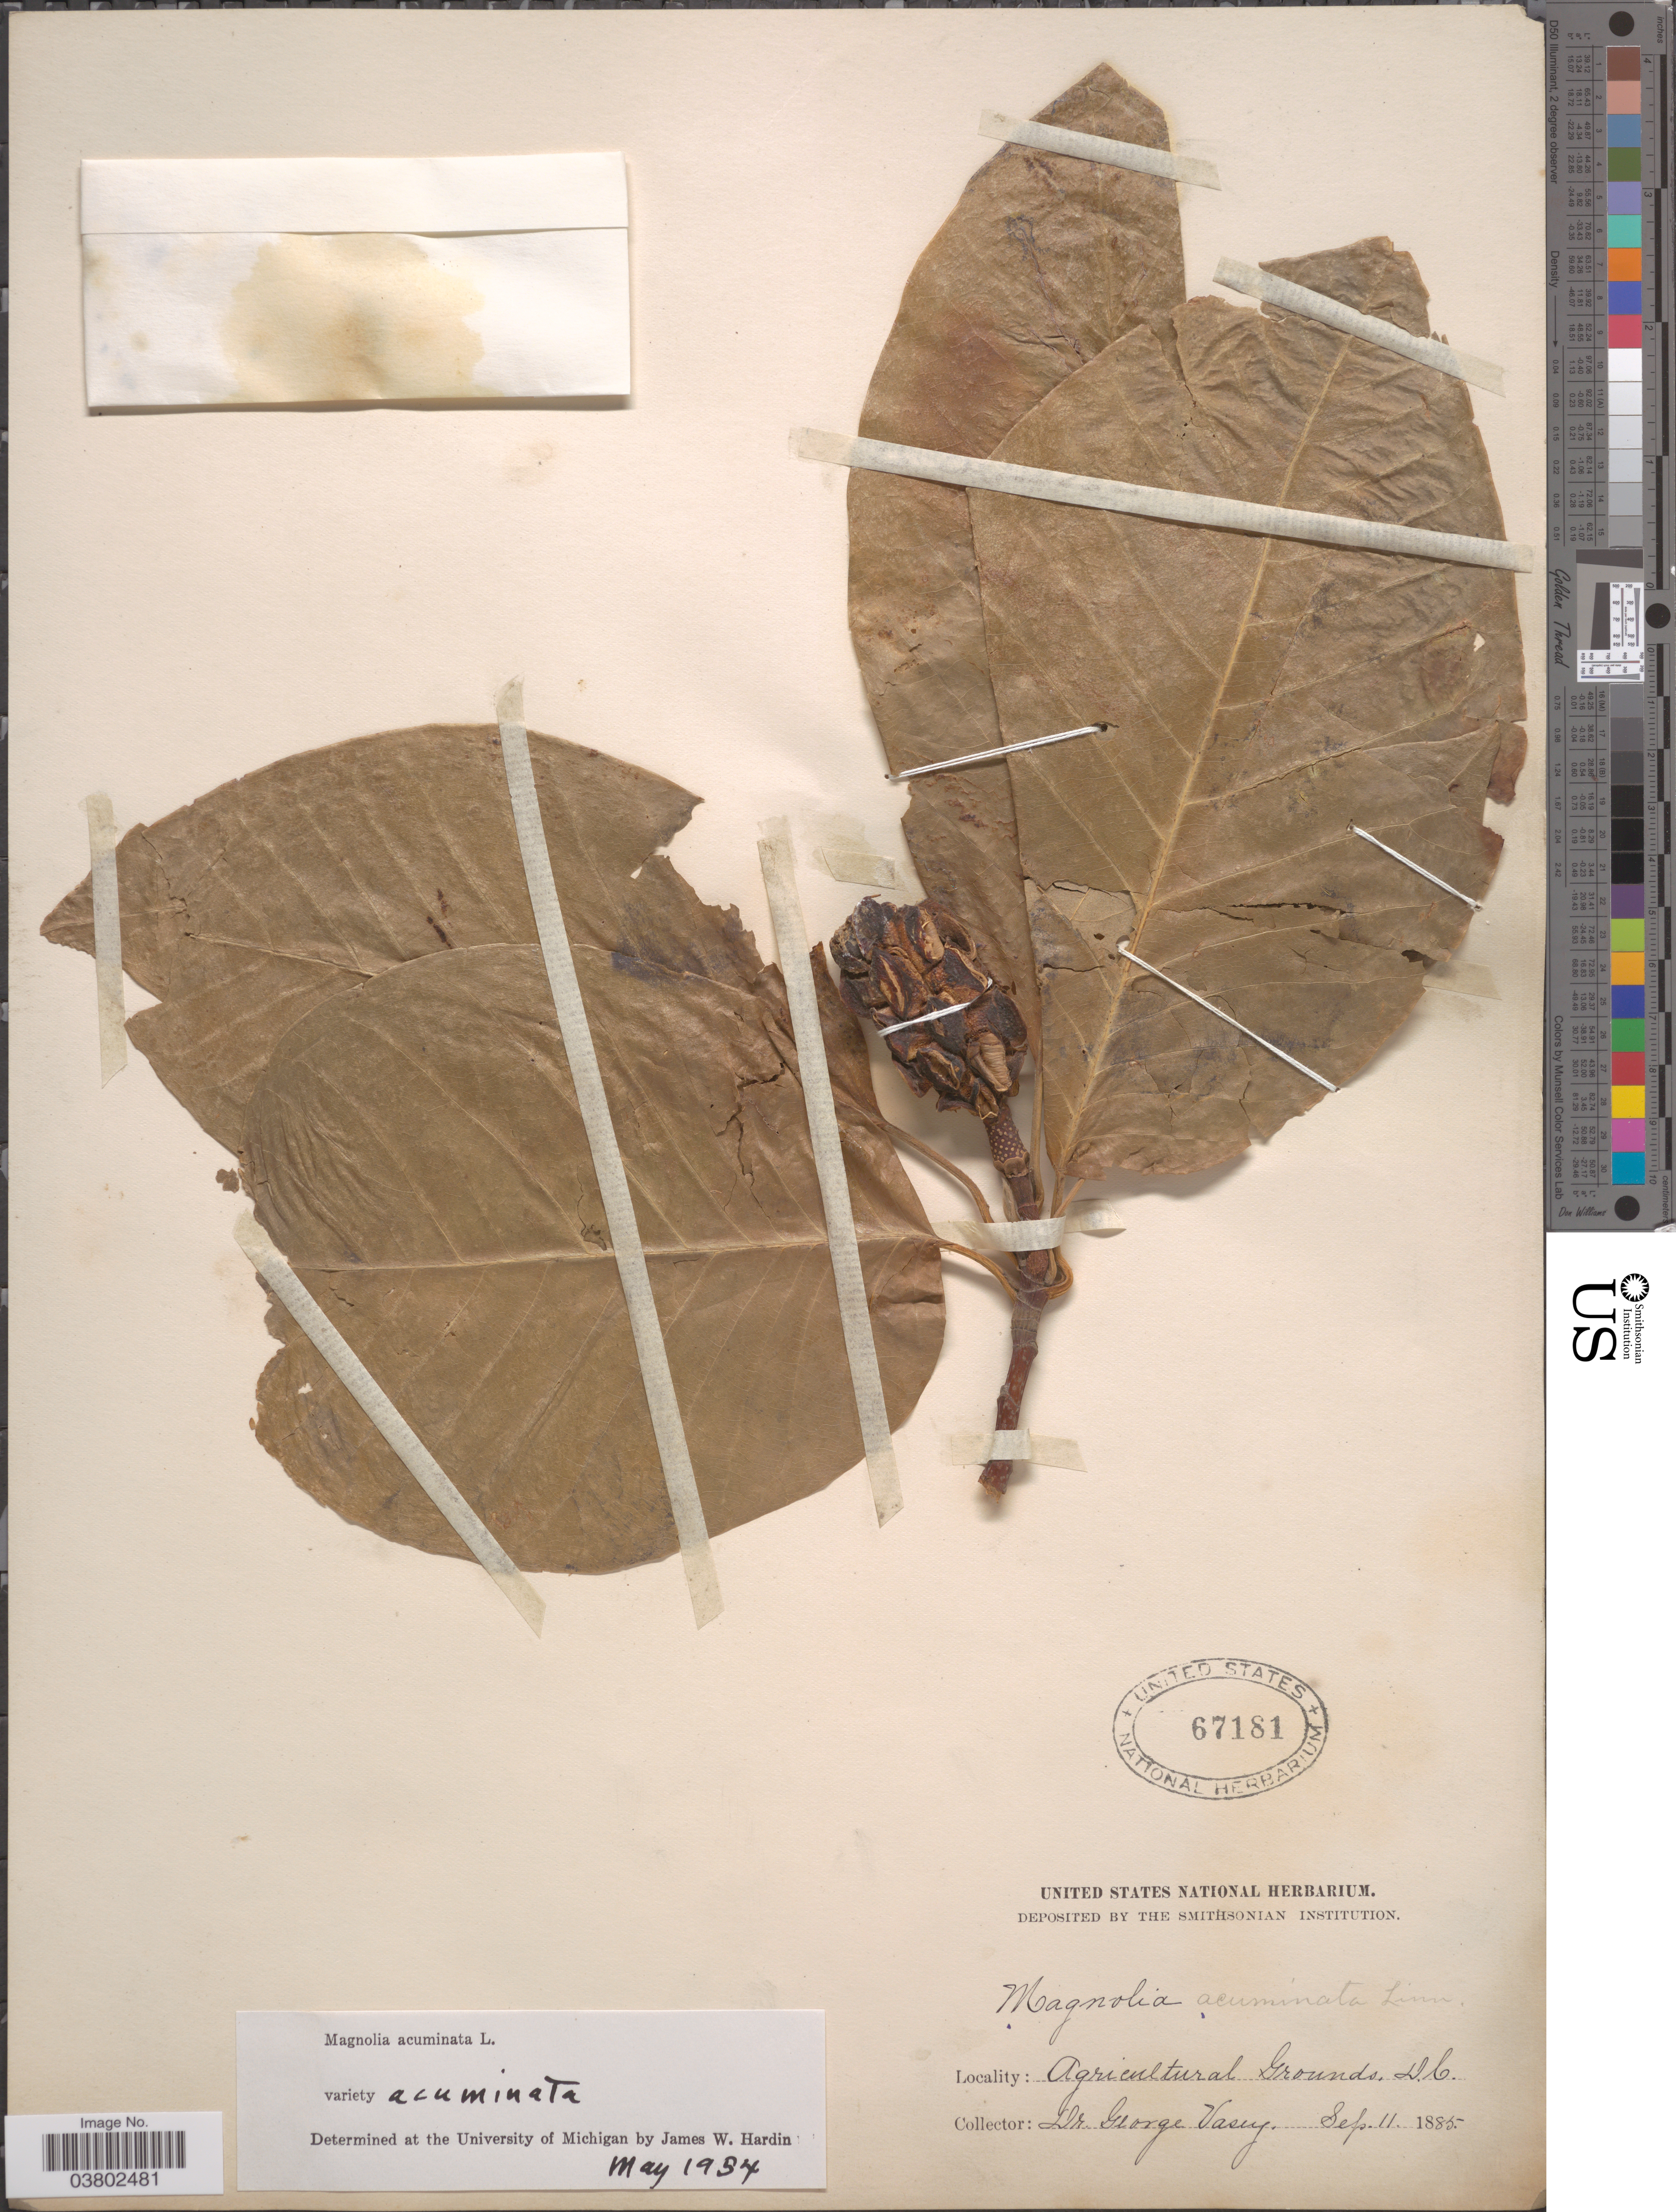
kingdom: Plantae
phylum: Tracheophyta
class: Magnoliopsida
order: Magnoliales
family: Magnoliaceae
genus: Magnolia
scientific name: Magnolia acuminata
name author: (L.) L.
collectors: G. Vasey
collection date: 1885-09-11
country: United States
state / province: District of Columbia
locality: Agricultural Grounds.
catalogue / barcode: US 67181